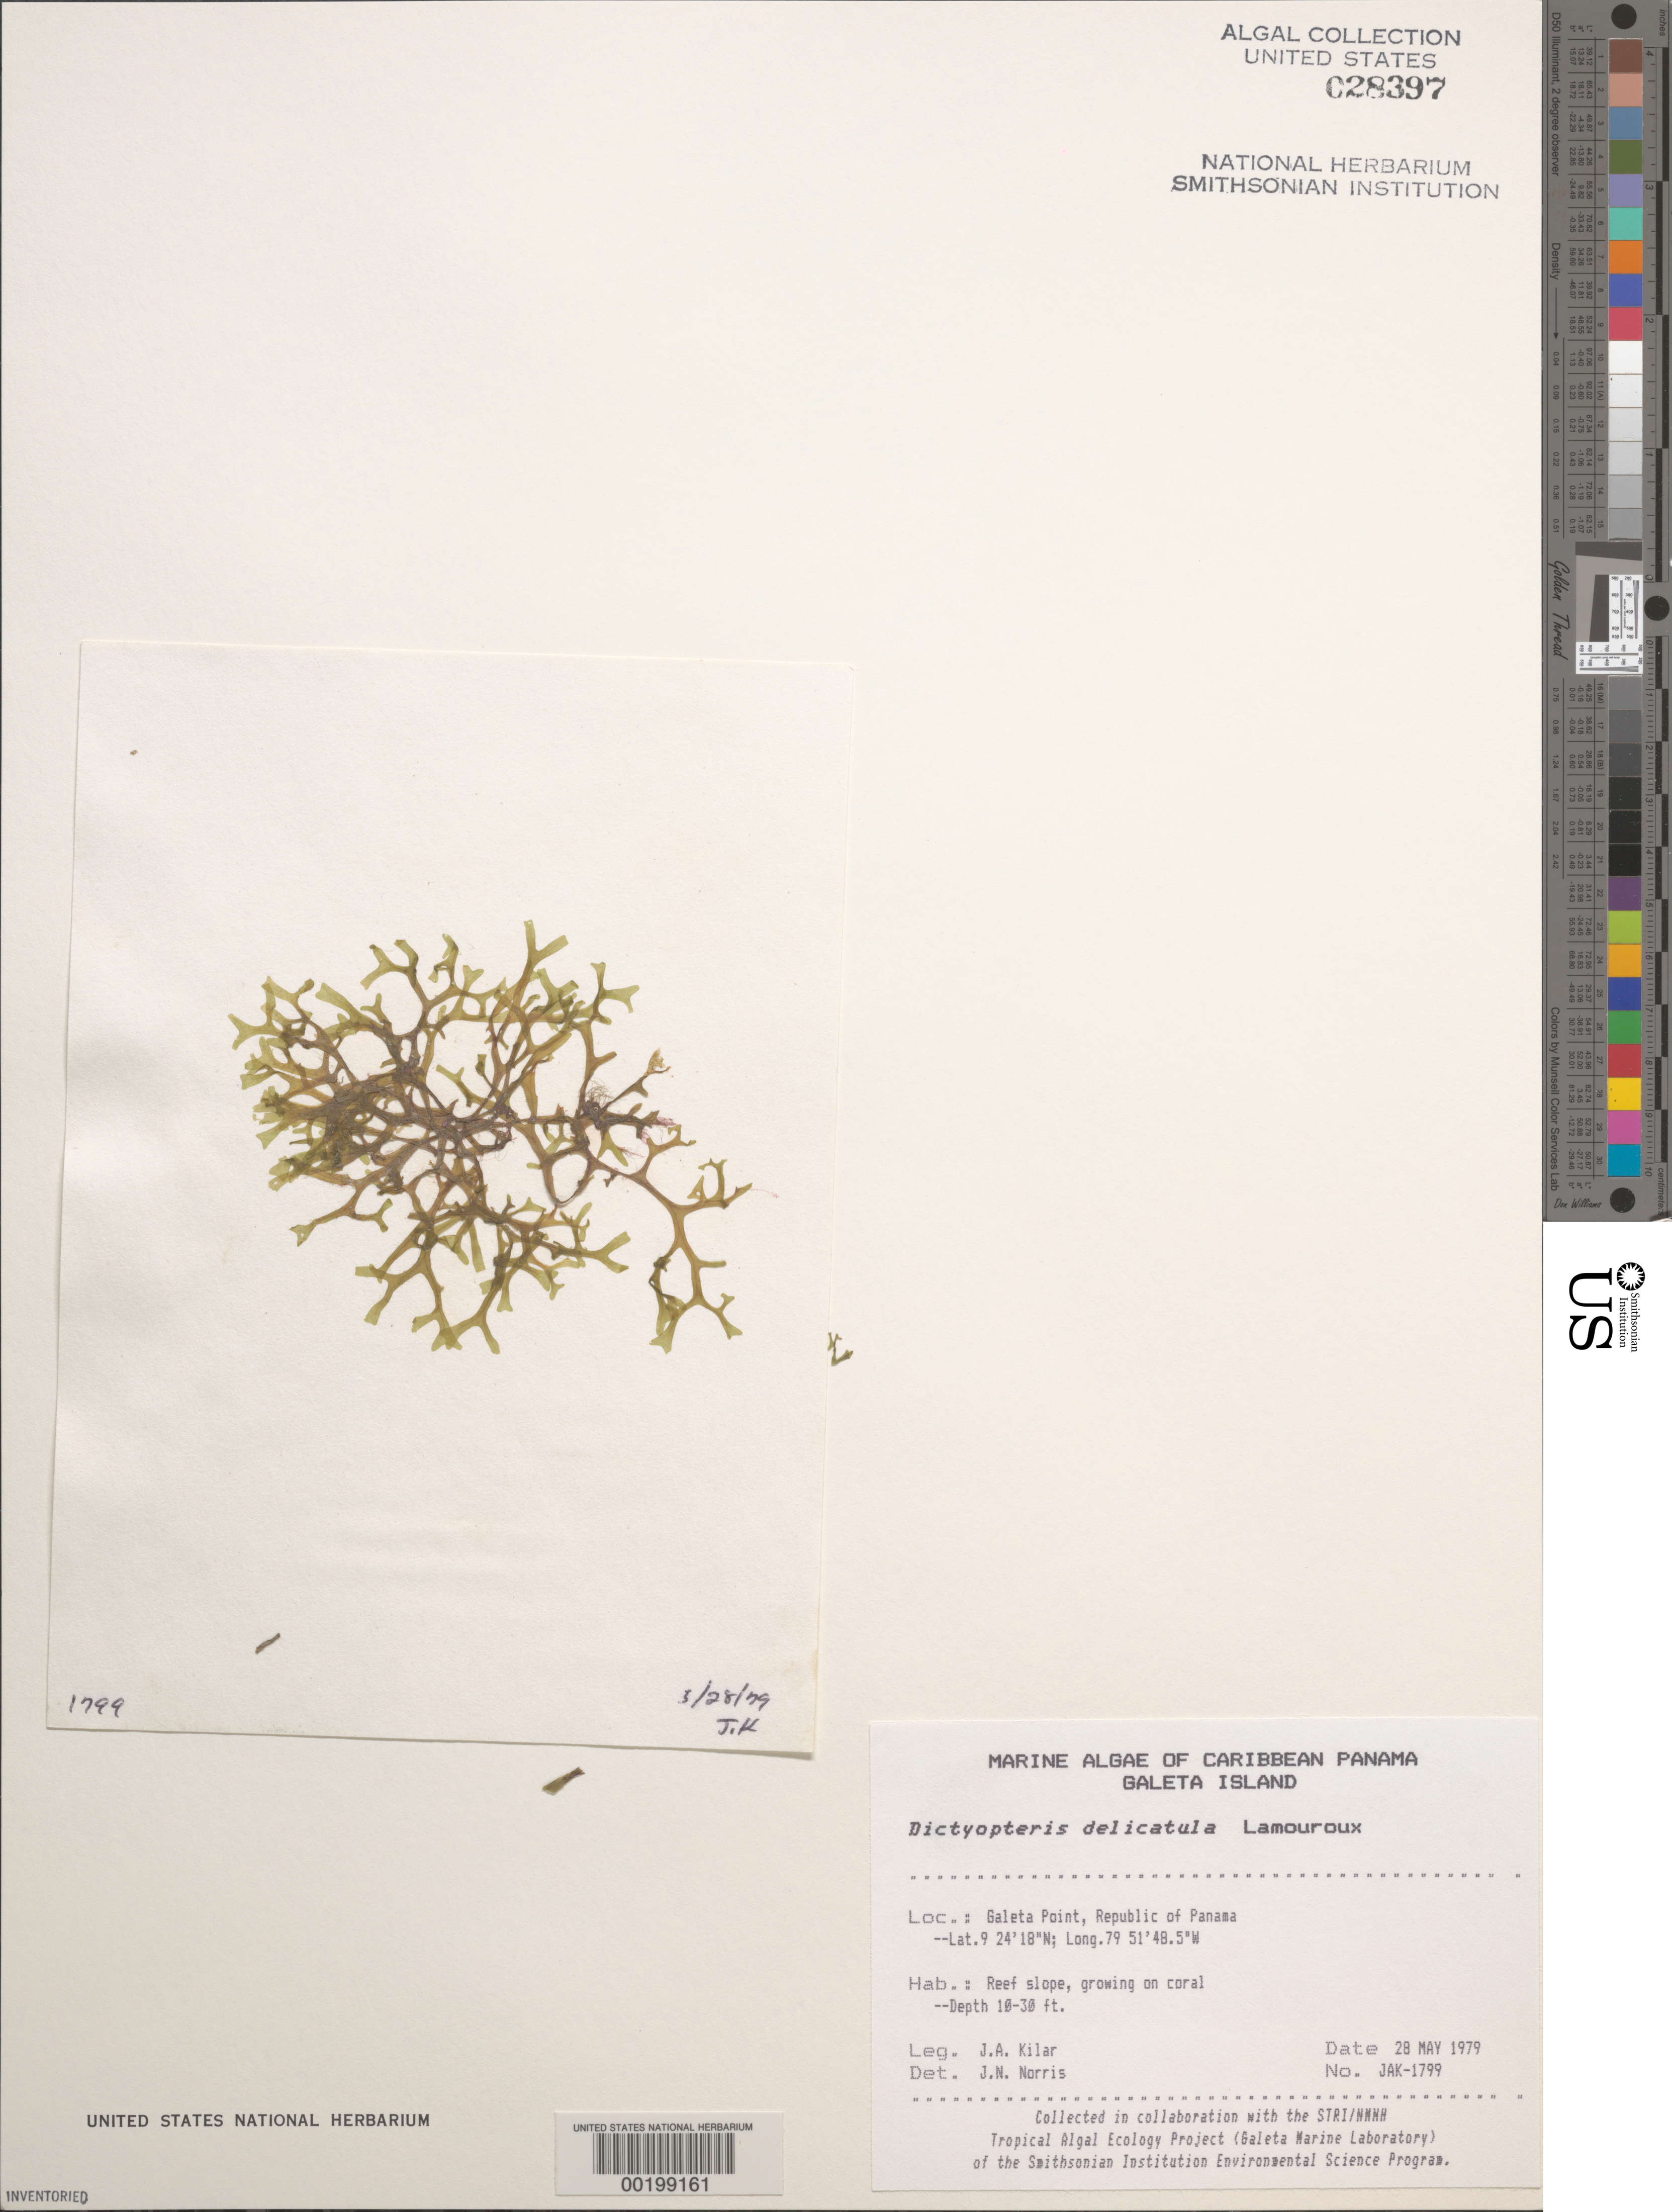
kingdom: Chromista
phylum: Ochrophyta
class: Phaeophyceae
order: Dictyotales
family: Dictyotaceae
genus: Dictyopteris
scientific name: Dictyopteris delicatula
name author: J.V.Lamouroux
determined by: Norris, James N.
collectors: J. A. Kilar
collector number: JAK-1799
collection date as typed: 28 May 1979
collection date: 1979-05-28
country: Panama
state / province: Colón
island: Galeta Island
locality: Galeta Point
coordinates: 9 24' 18" N, 79 51' 48.5" W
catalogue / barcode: US 28397